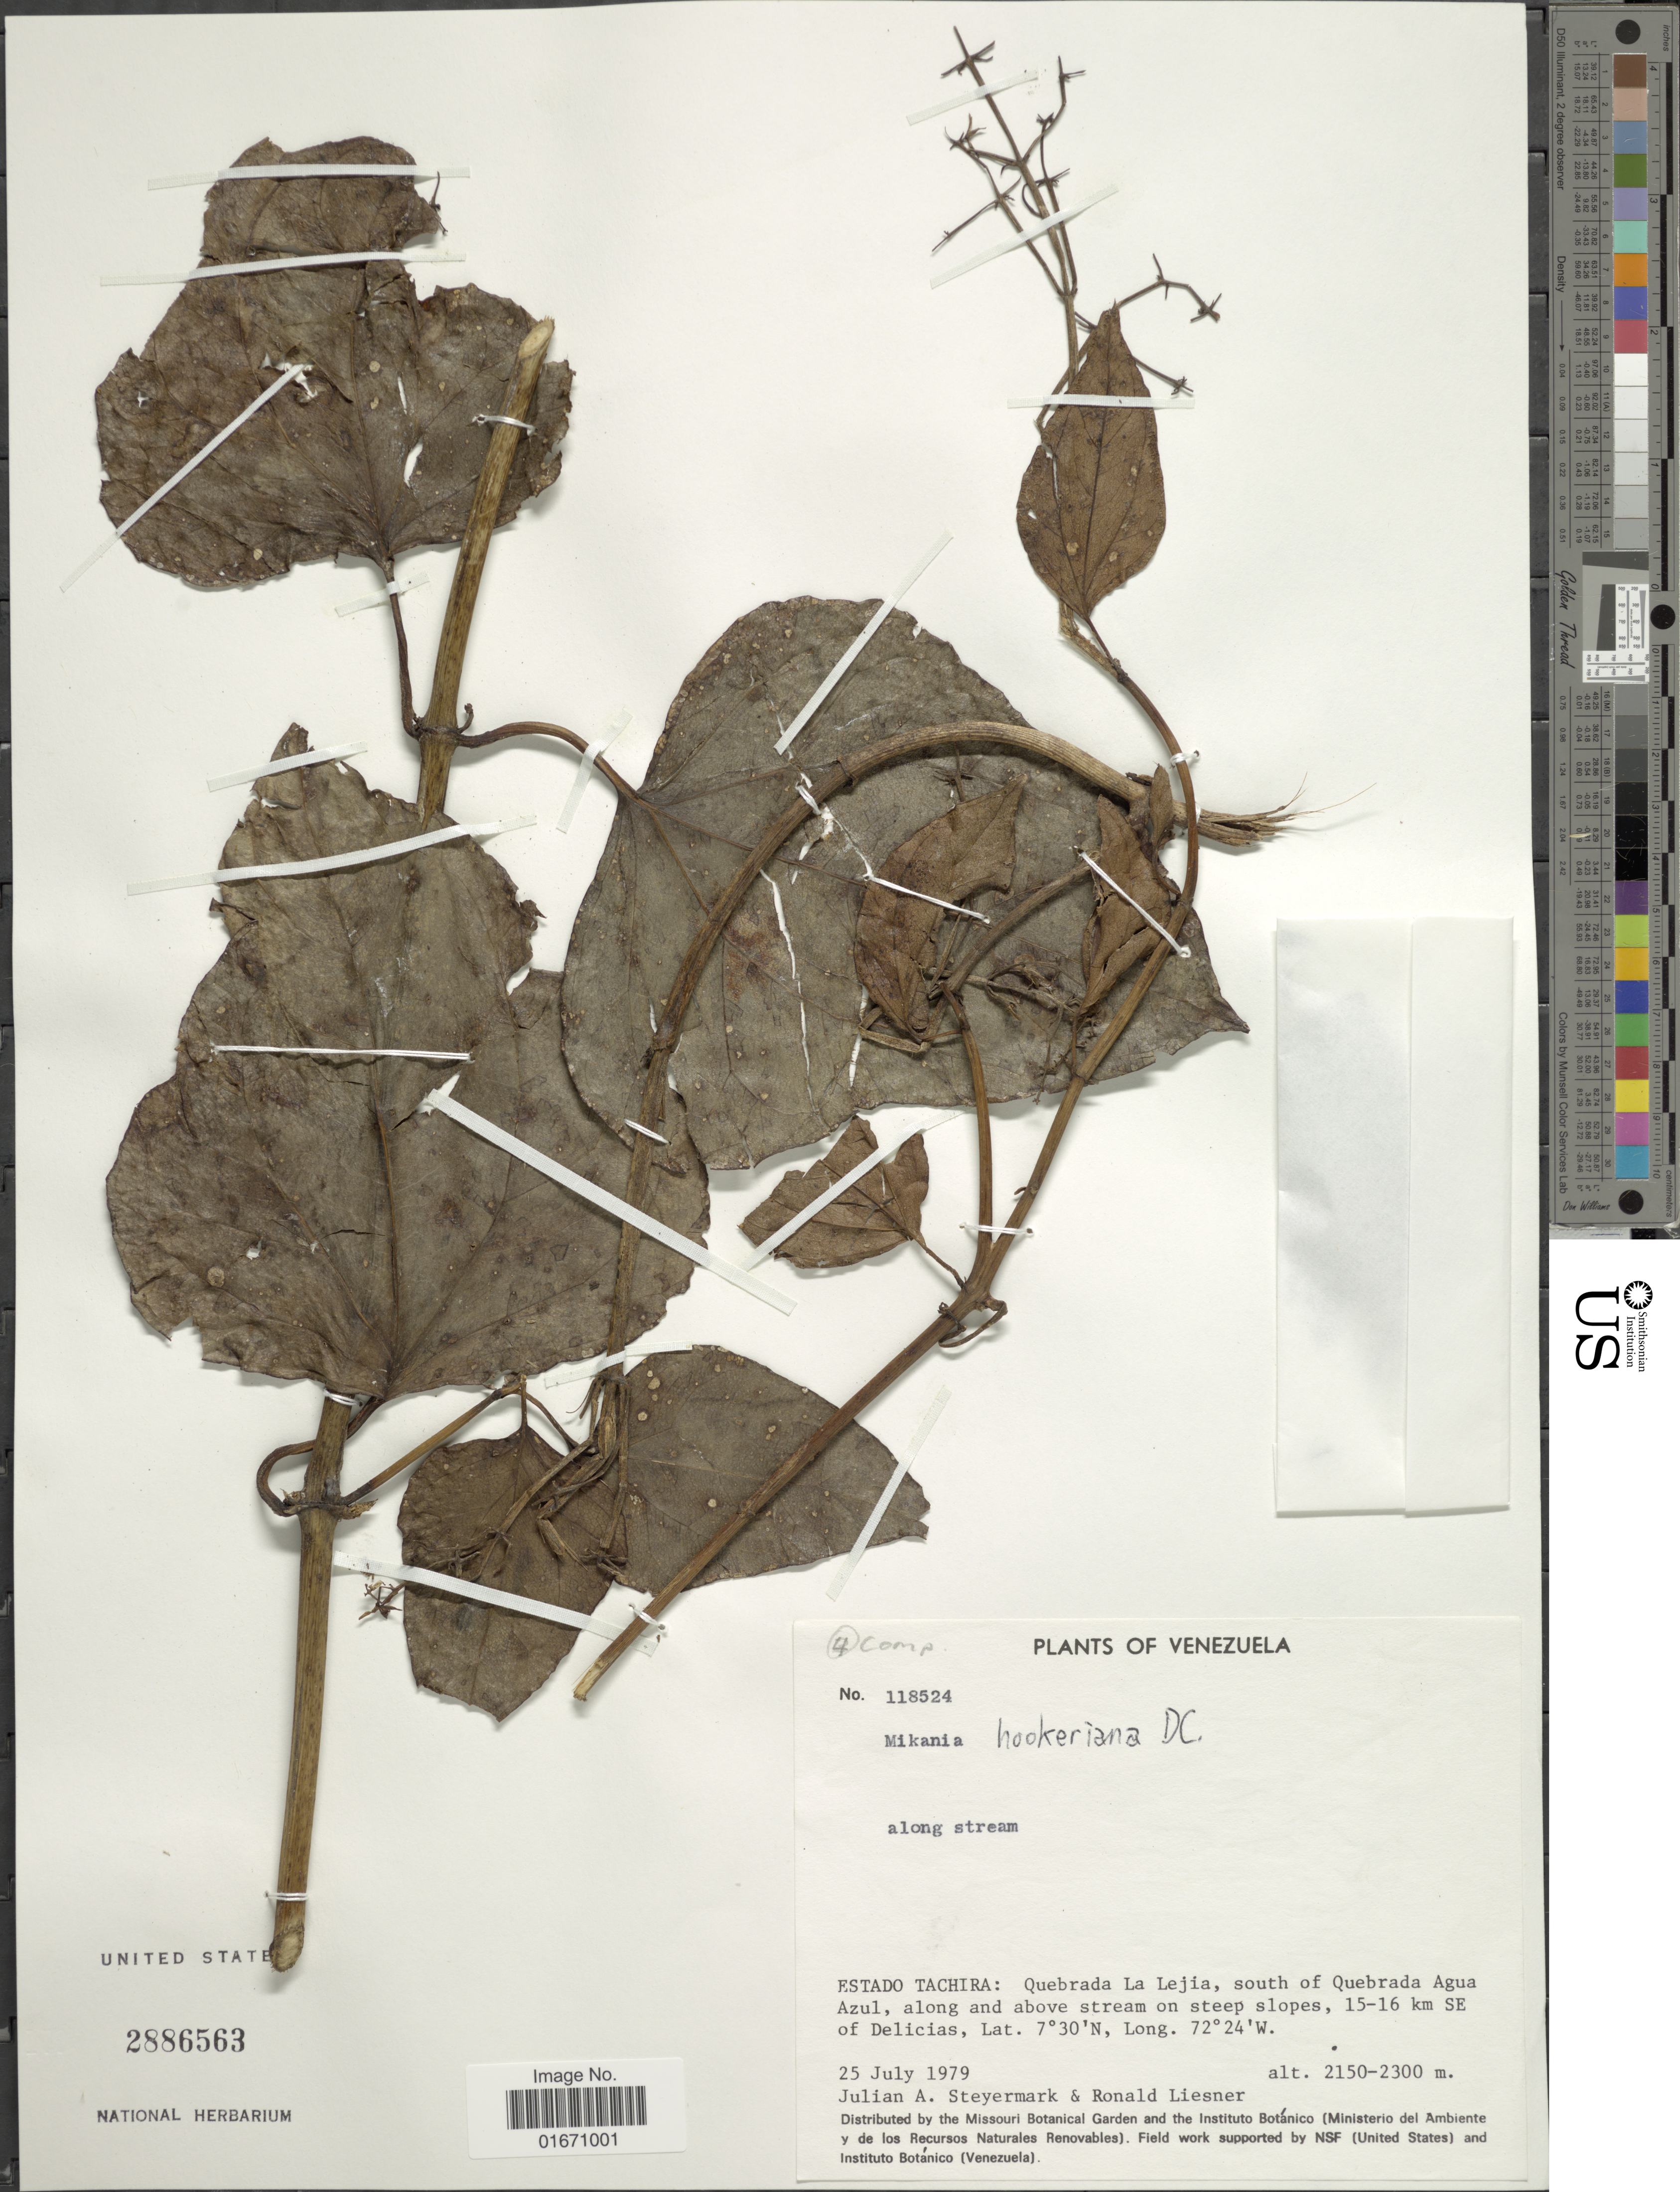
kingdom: Plantae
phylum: Tracheophyta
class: Magnoliopsida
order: Asterales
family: Asteraceae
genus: Mikania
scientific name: Mikania hookeriana var. platyphylla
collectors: J. Steyermark & R. L. Liesner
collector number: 118524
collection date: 1979-07-25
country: Venezuela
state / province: Tachira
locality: Quebrada La Lejia, south of Quebrada Agua Azul, along road above stream on steep slopes, 15-16 km SE of Delicias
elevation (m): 2150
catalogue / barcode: US 2886563